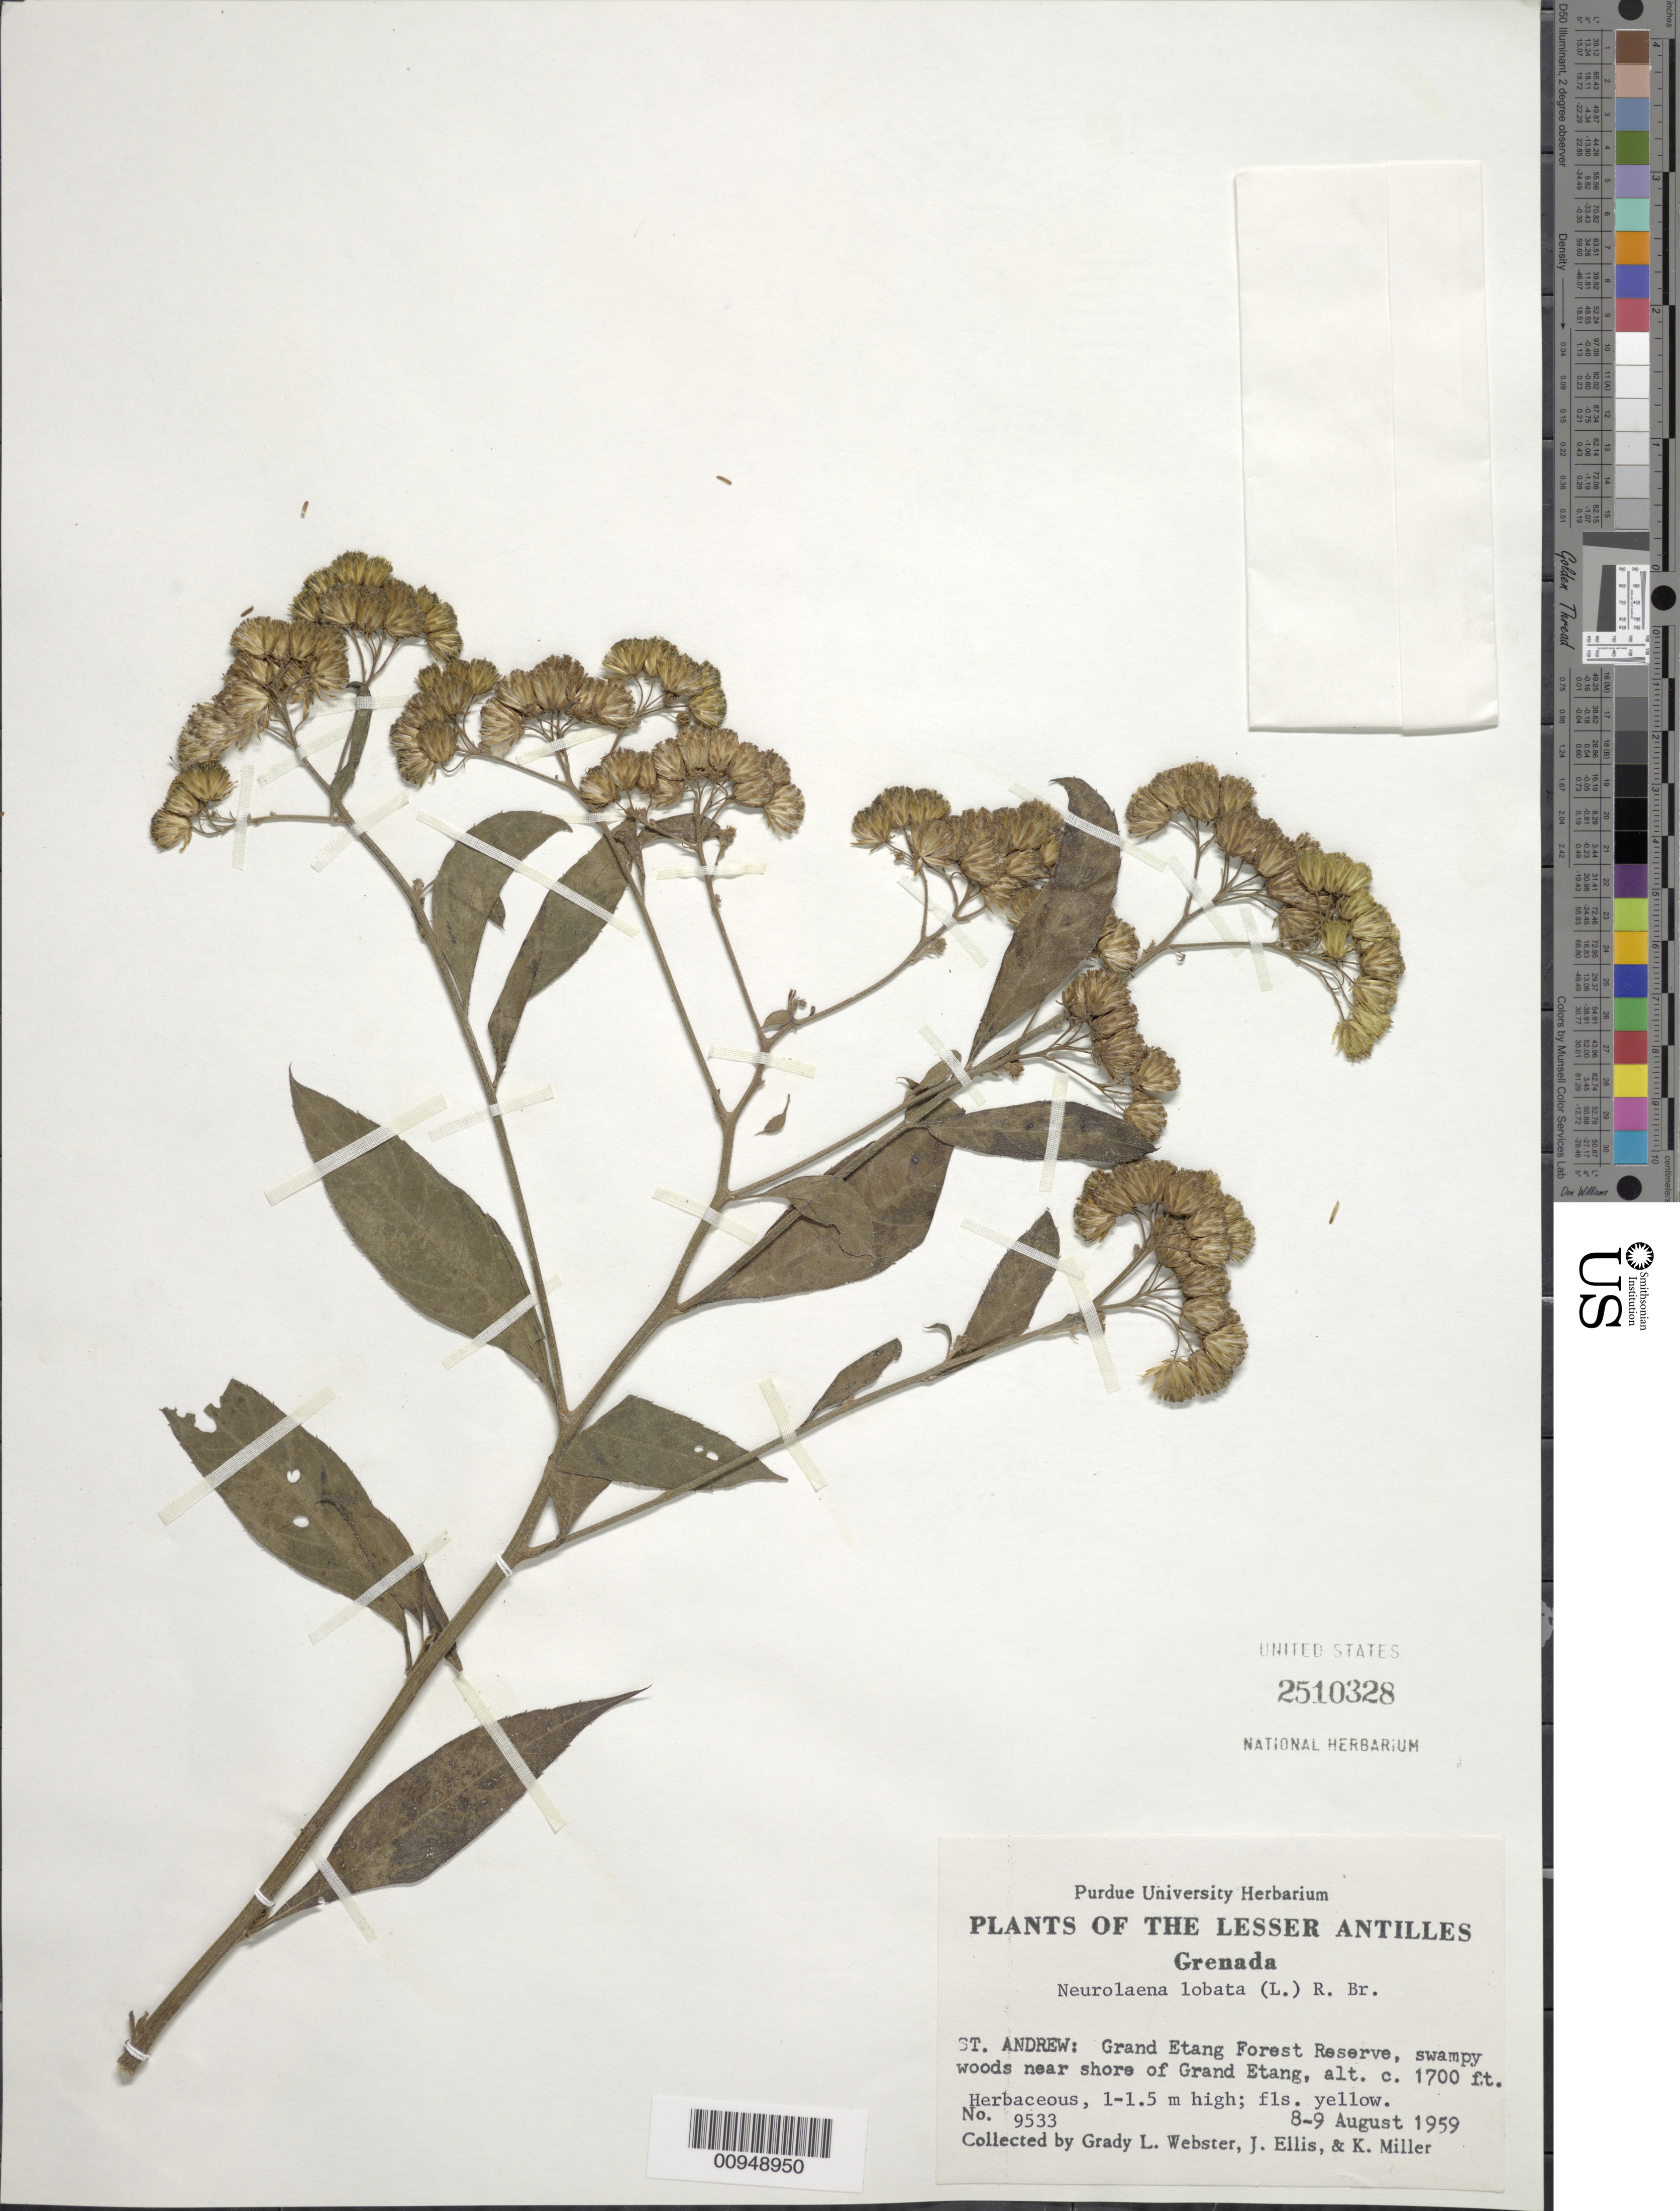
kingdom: Plantae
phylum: Tracheophyta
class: Magnoliopsida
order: Asterales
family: Asteraceae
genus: Neurolaena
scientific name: Neurolaena lobata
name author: (L.) R. Br. ex Cass.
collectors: G. L. Webster, J. Ellis & K. Miller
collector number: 9533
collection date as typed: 08 Aug 1959 to 09 Aug 1959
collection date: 1959-08-08/1959-08-09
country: Grenada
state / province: Saint Andrew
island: Grenada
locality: Grand Etang Forest Reserve, swampy woods near shore of Grand Etang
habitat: Swampy woods near shore of etang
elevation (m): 518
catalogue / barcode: US 2510328